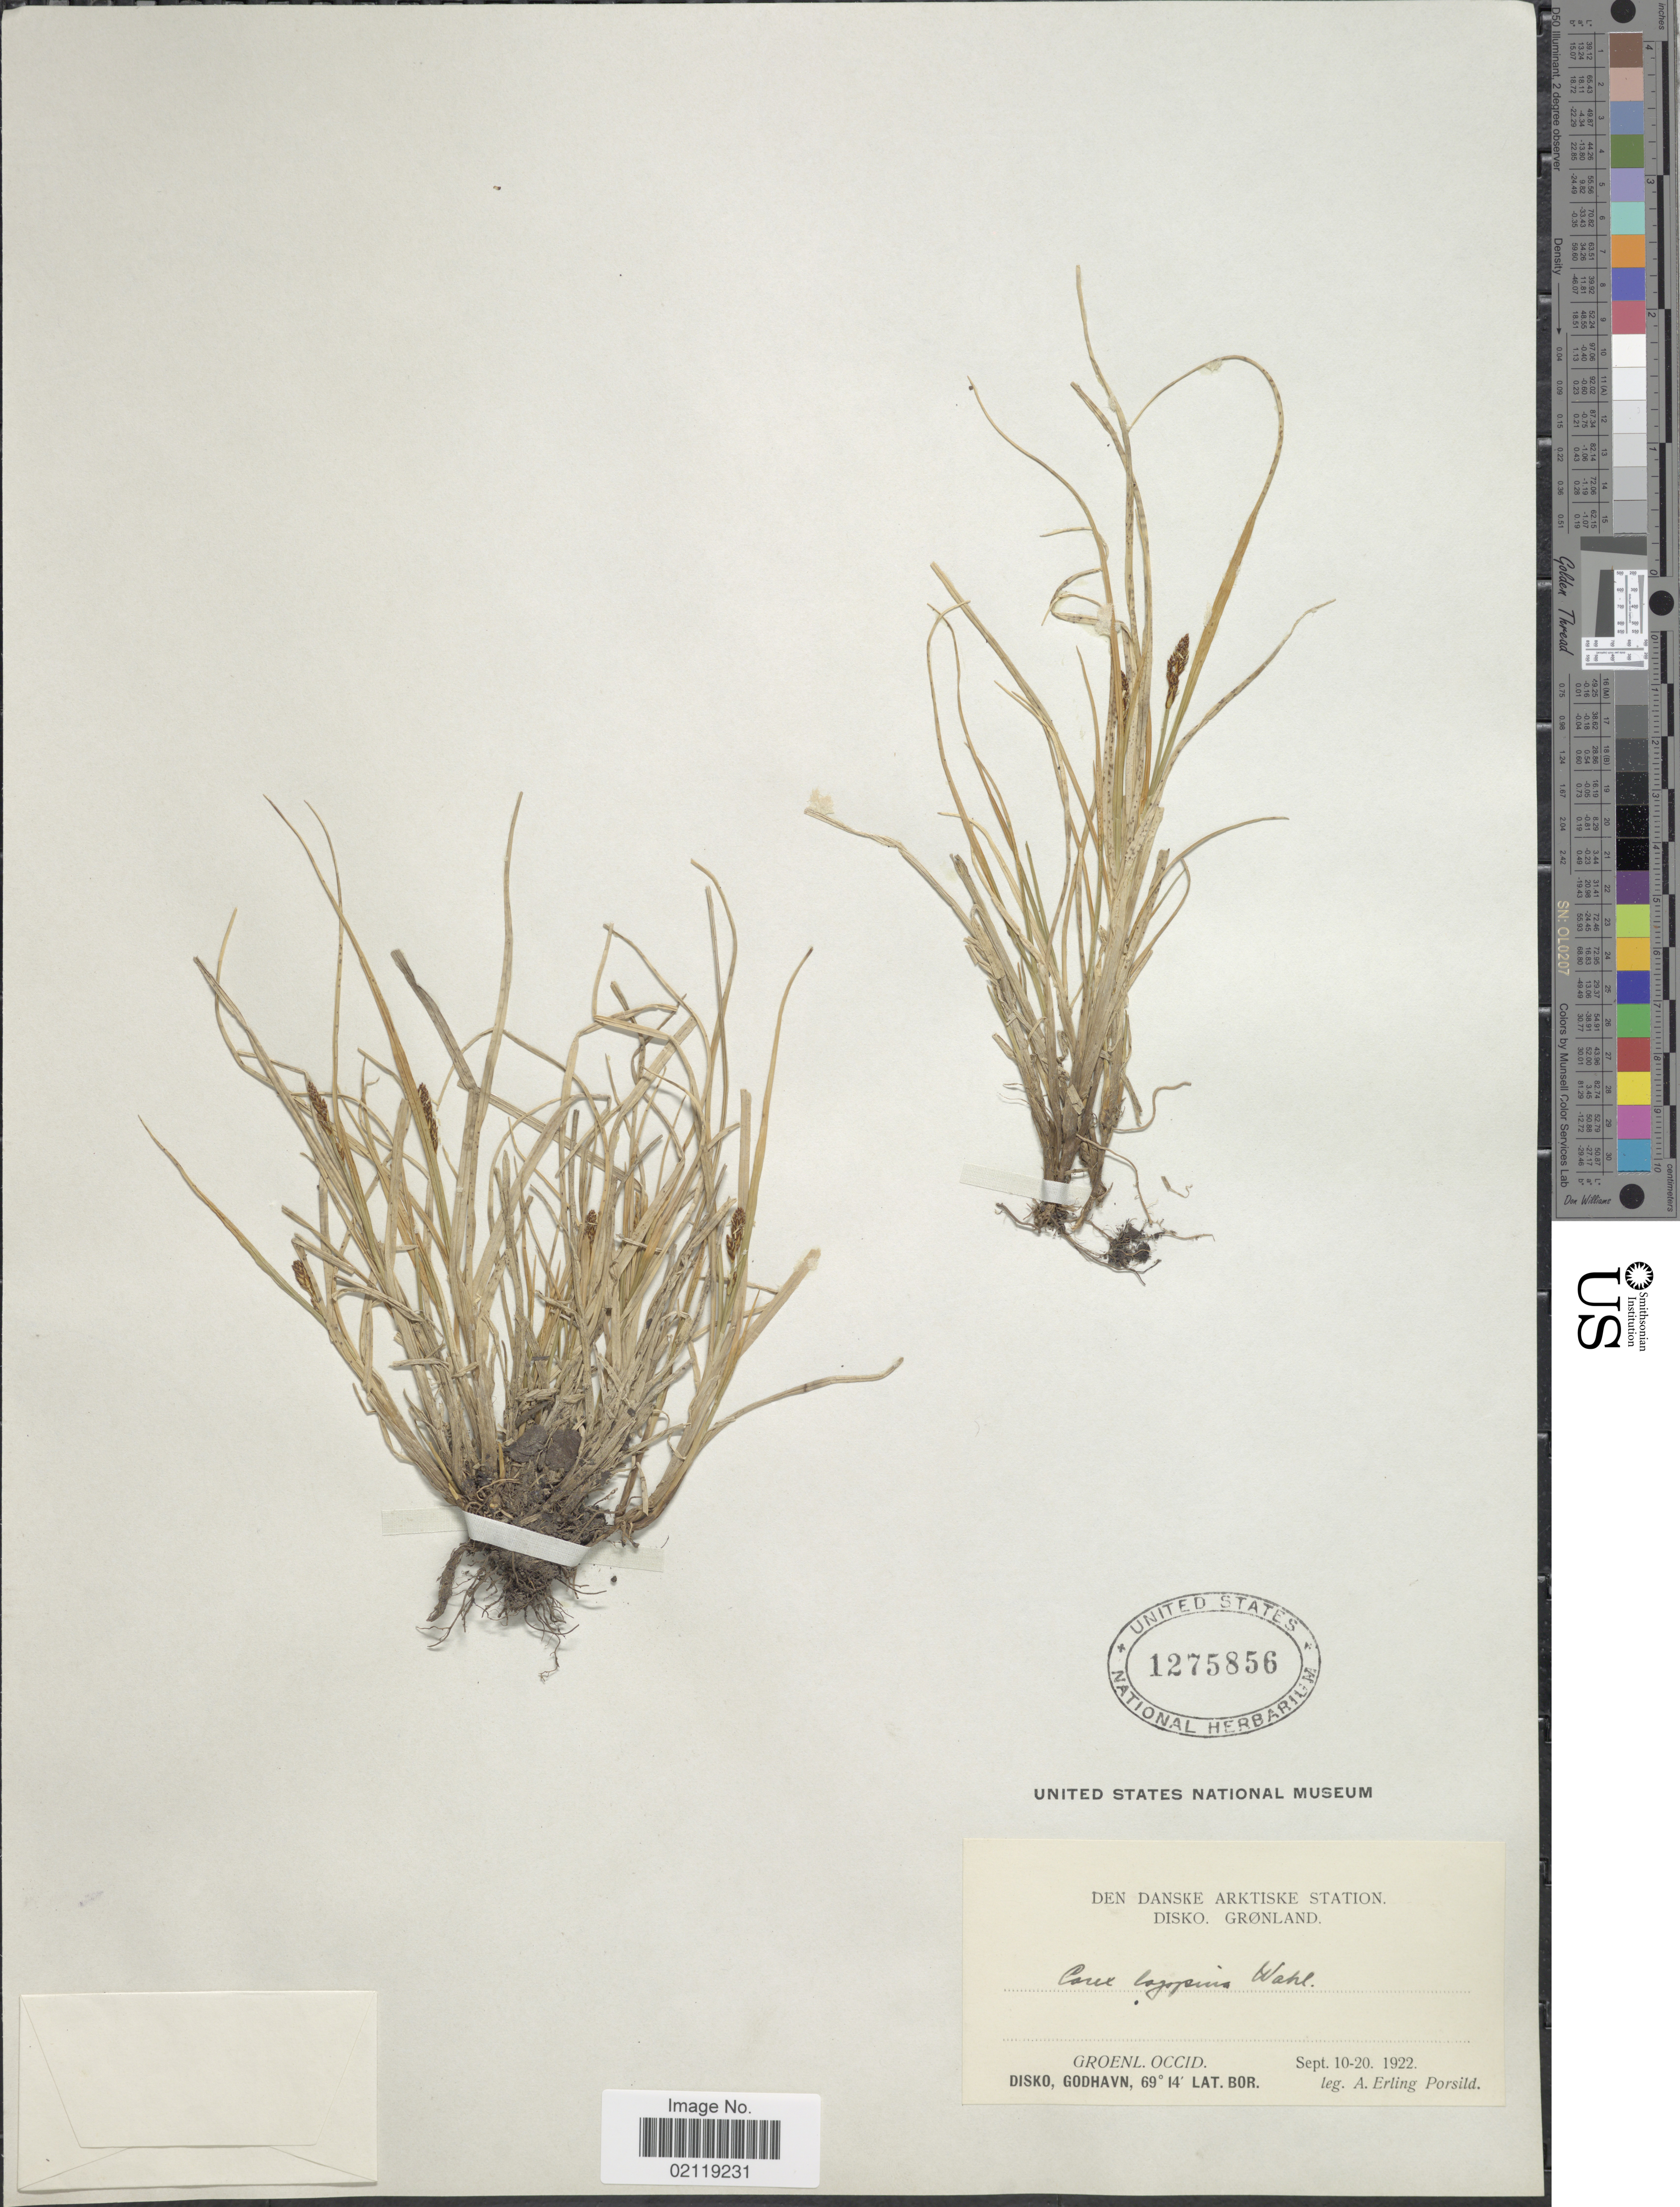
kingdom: Plantae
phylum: Tracheophyta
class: Liliopsida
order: Poales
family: Cyperaceae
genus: Carex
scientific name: Carex lachenalii subsp. lachenalii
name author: Schkuhr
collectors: A. E. Porsild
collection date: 1922-09-10/1922-09-20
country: Greenland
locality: Den Danske Arktiske Station. Disko, Gronland. Groenl. Occid. Disko, Godhavn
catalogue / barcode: US 1275856